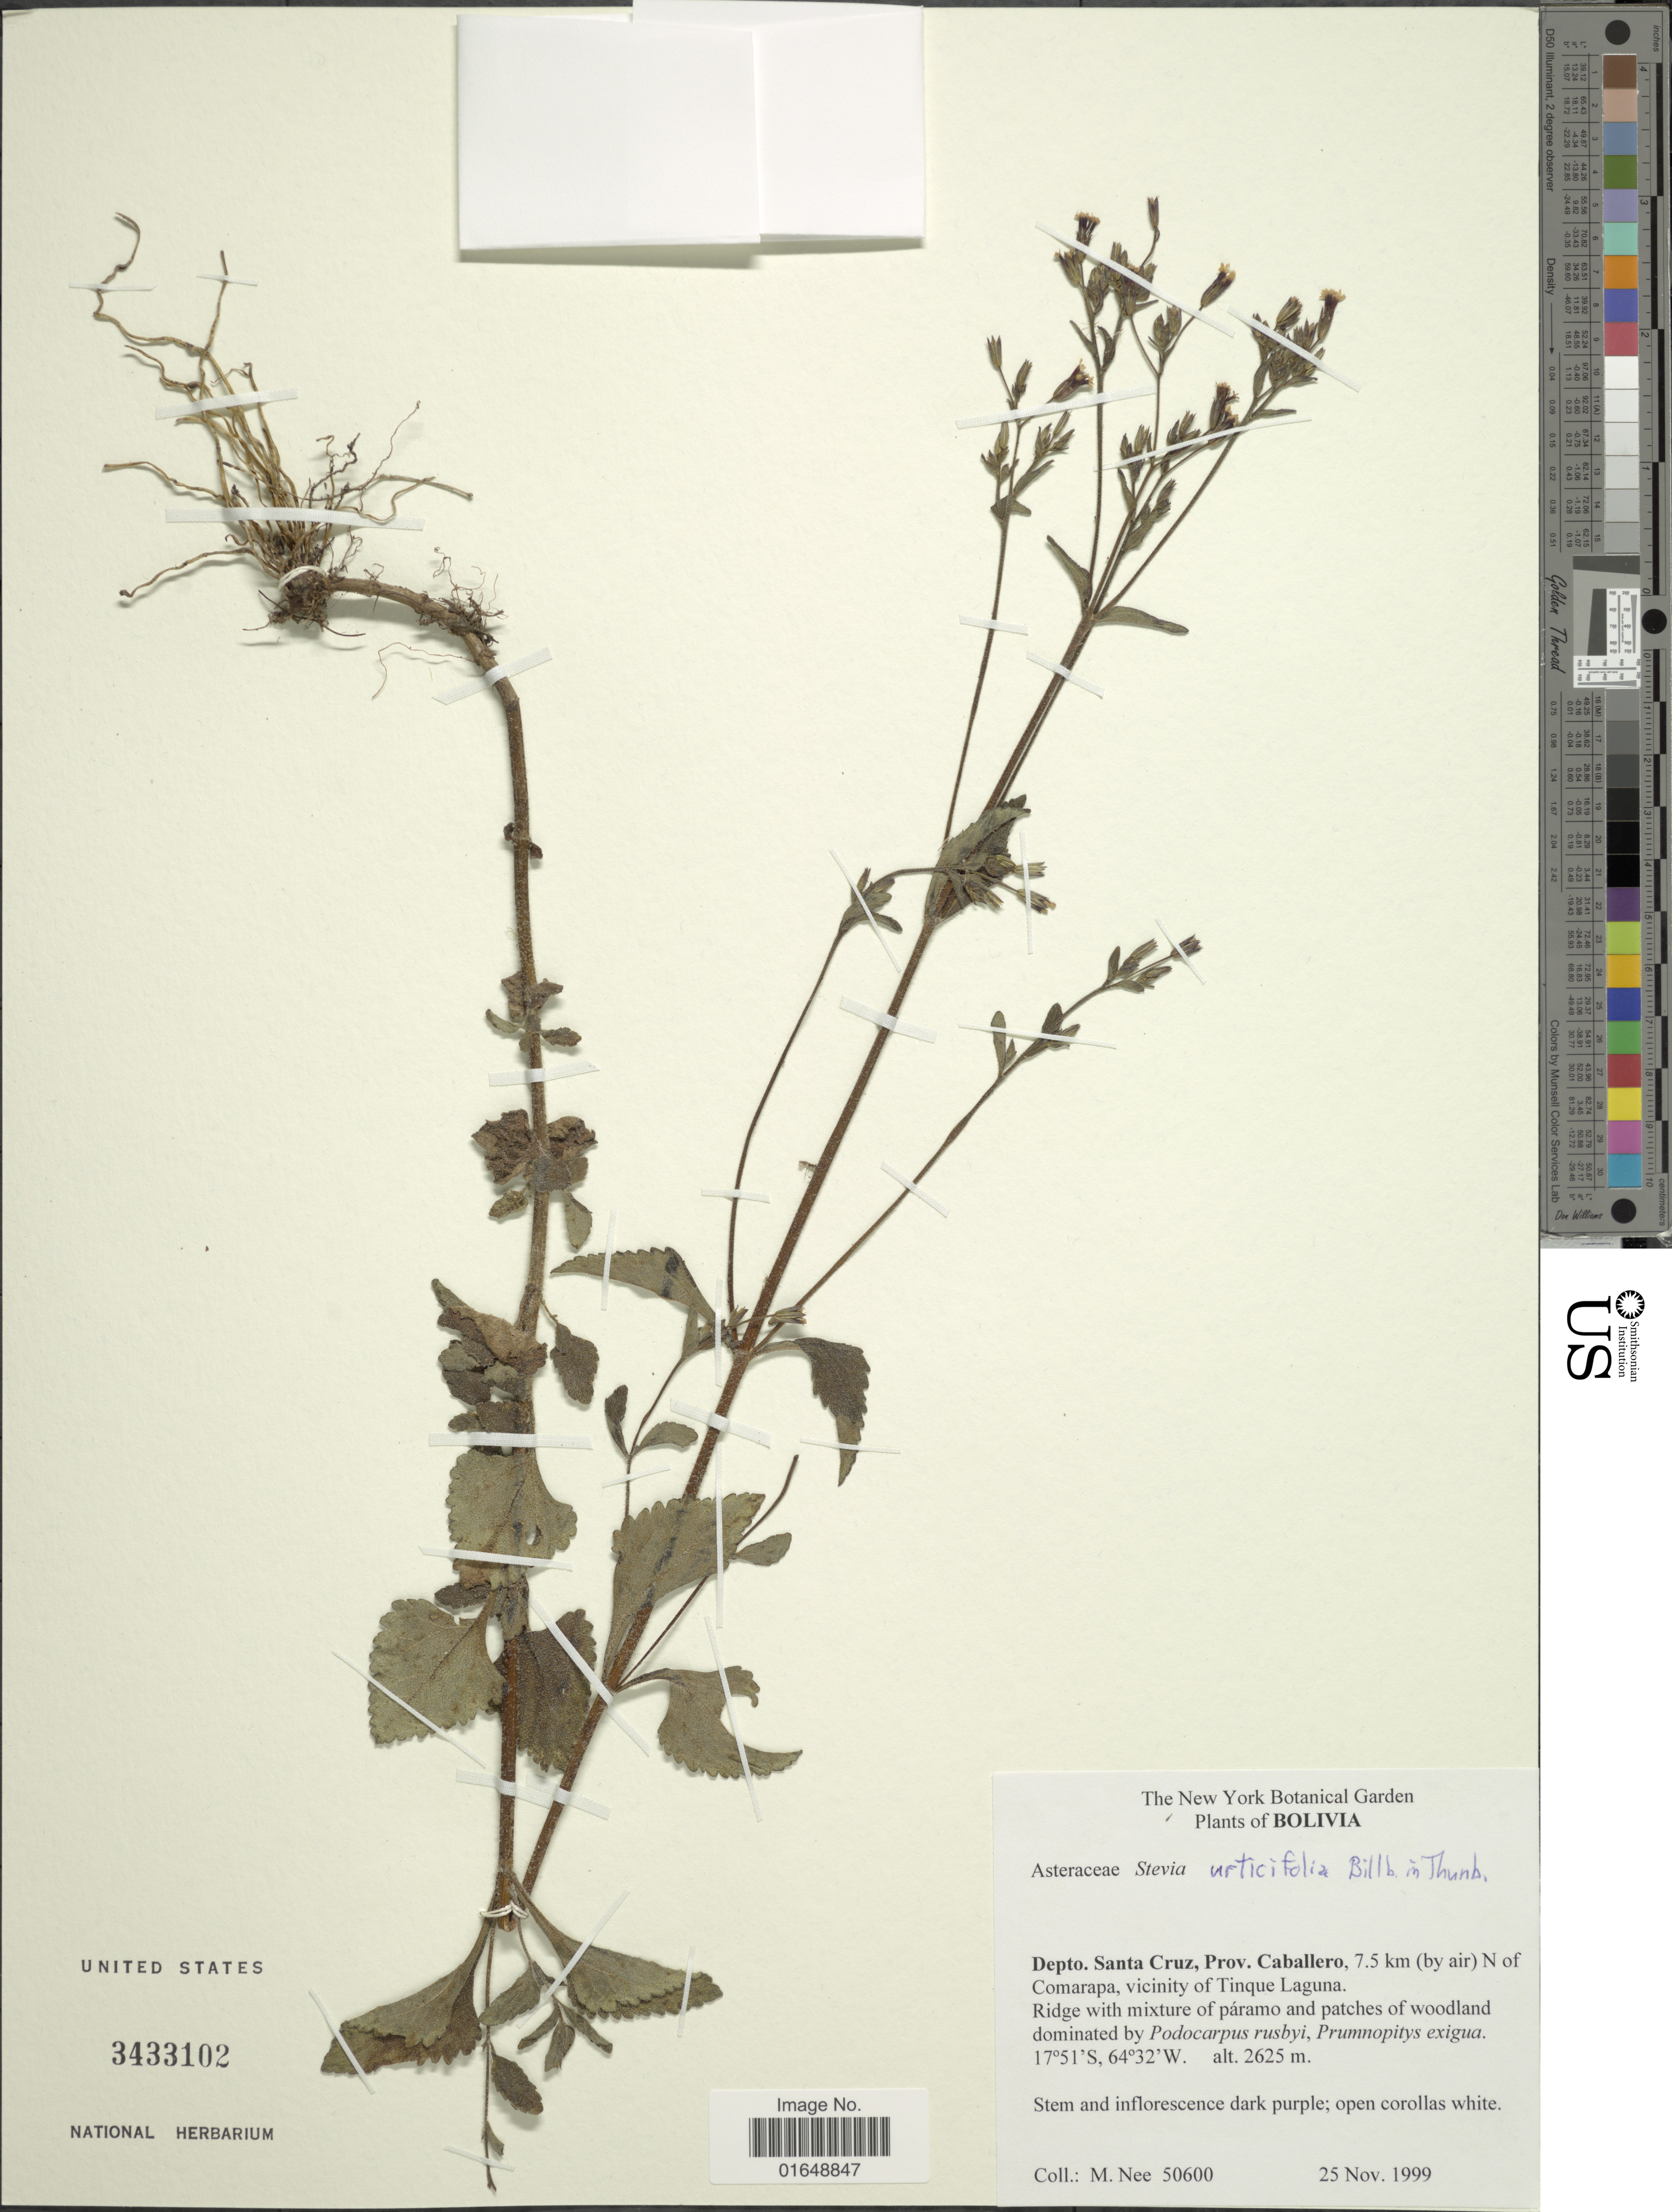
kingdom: Plantae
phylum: Tracheophyta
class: Magnoliopsida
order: Asterales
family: Asteraceae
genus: Stevia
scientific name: Stevia urticaefolia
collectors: M. Nee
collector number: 50600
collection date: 1999-11-25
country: Bolivia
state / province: Santa Cruz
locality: Depto. Santa Cruz, Prov. Caballero, 7.5 km (by air) N of Comarapa, vicinity of Tinque Laguna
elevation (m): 2625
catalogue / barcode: US 3433102